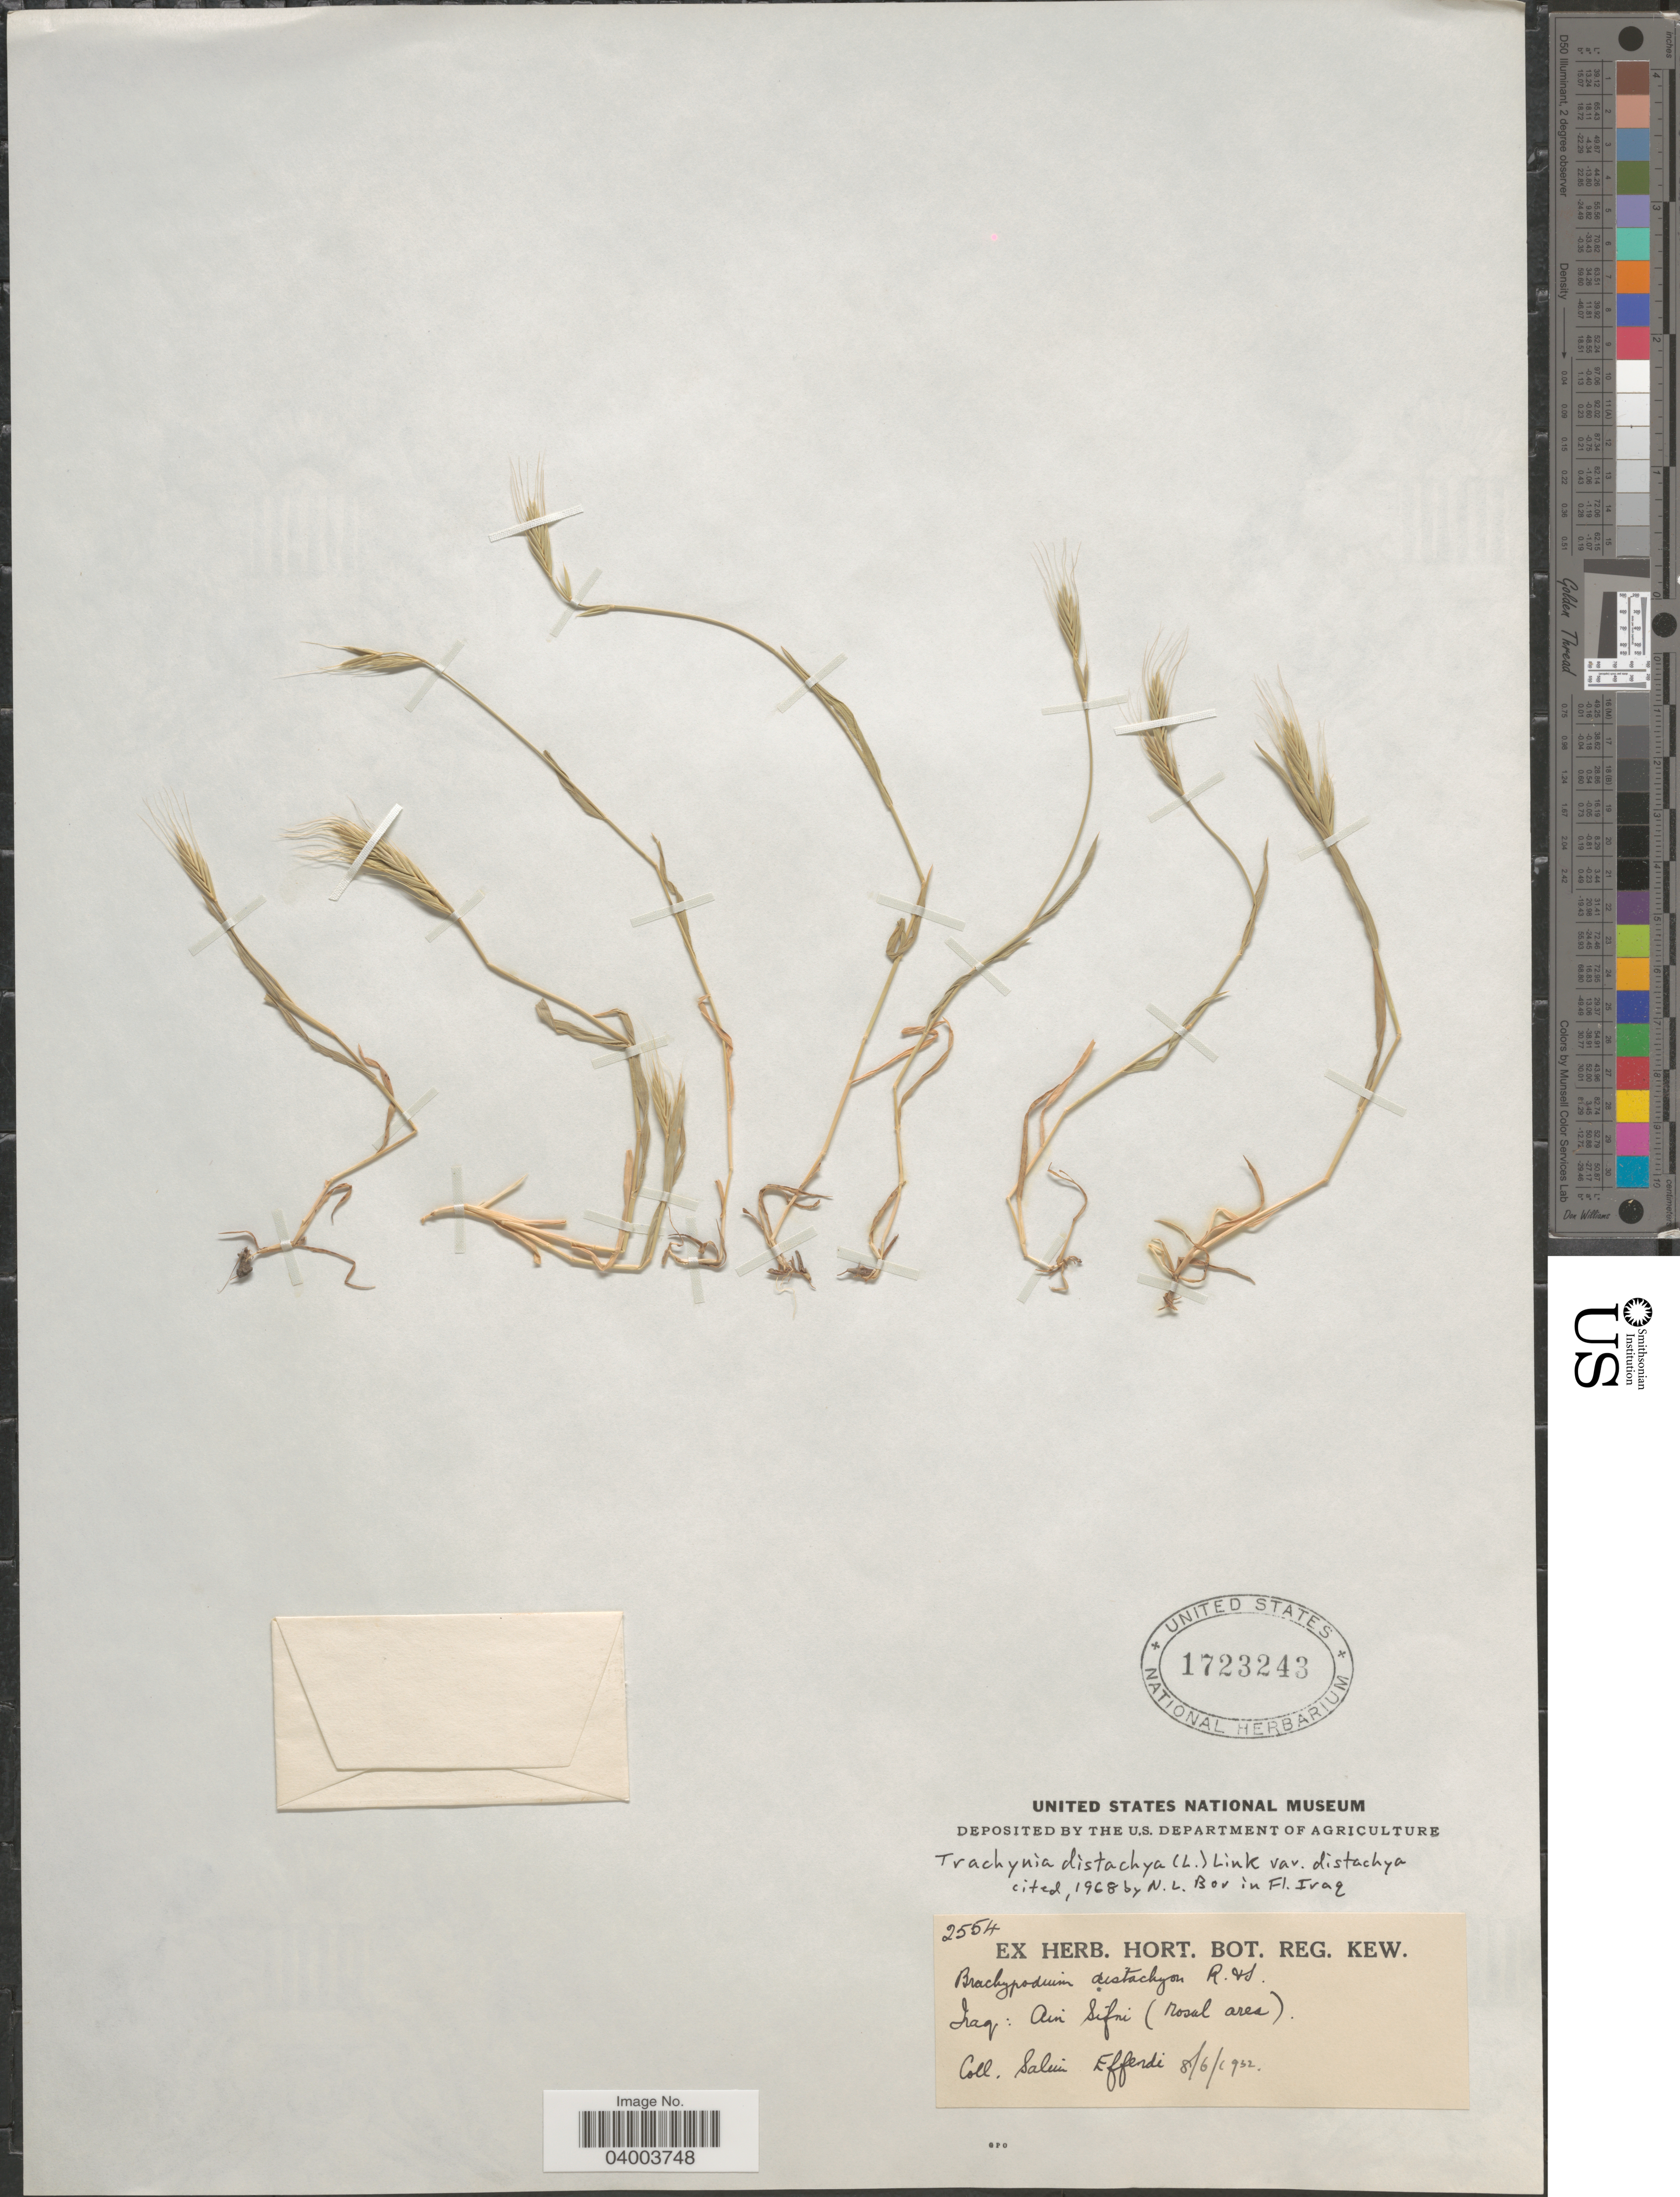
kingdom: Plantae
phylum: Tracheophyta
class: Liliopsida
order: Poales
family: Poaceae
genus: Brachypodium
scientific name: Brachypodium distachyon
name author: (L.) P. Beauv.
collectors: S. Effendi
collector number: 2554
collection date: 1932-06-08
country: Iraq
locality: Ain Sifni (Mosul area).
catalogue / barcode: US 1723243